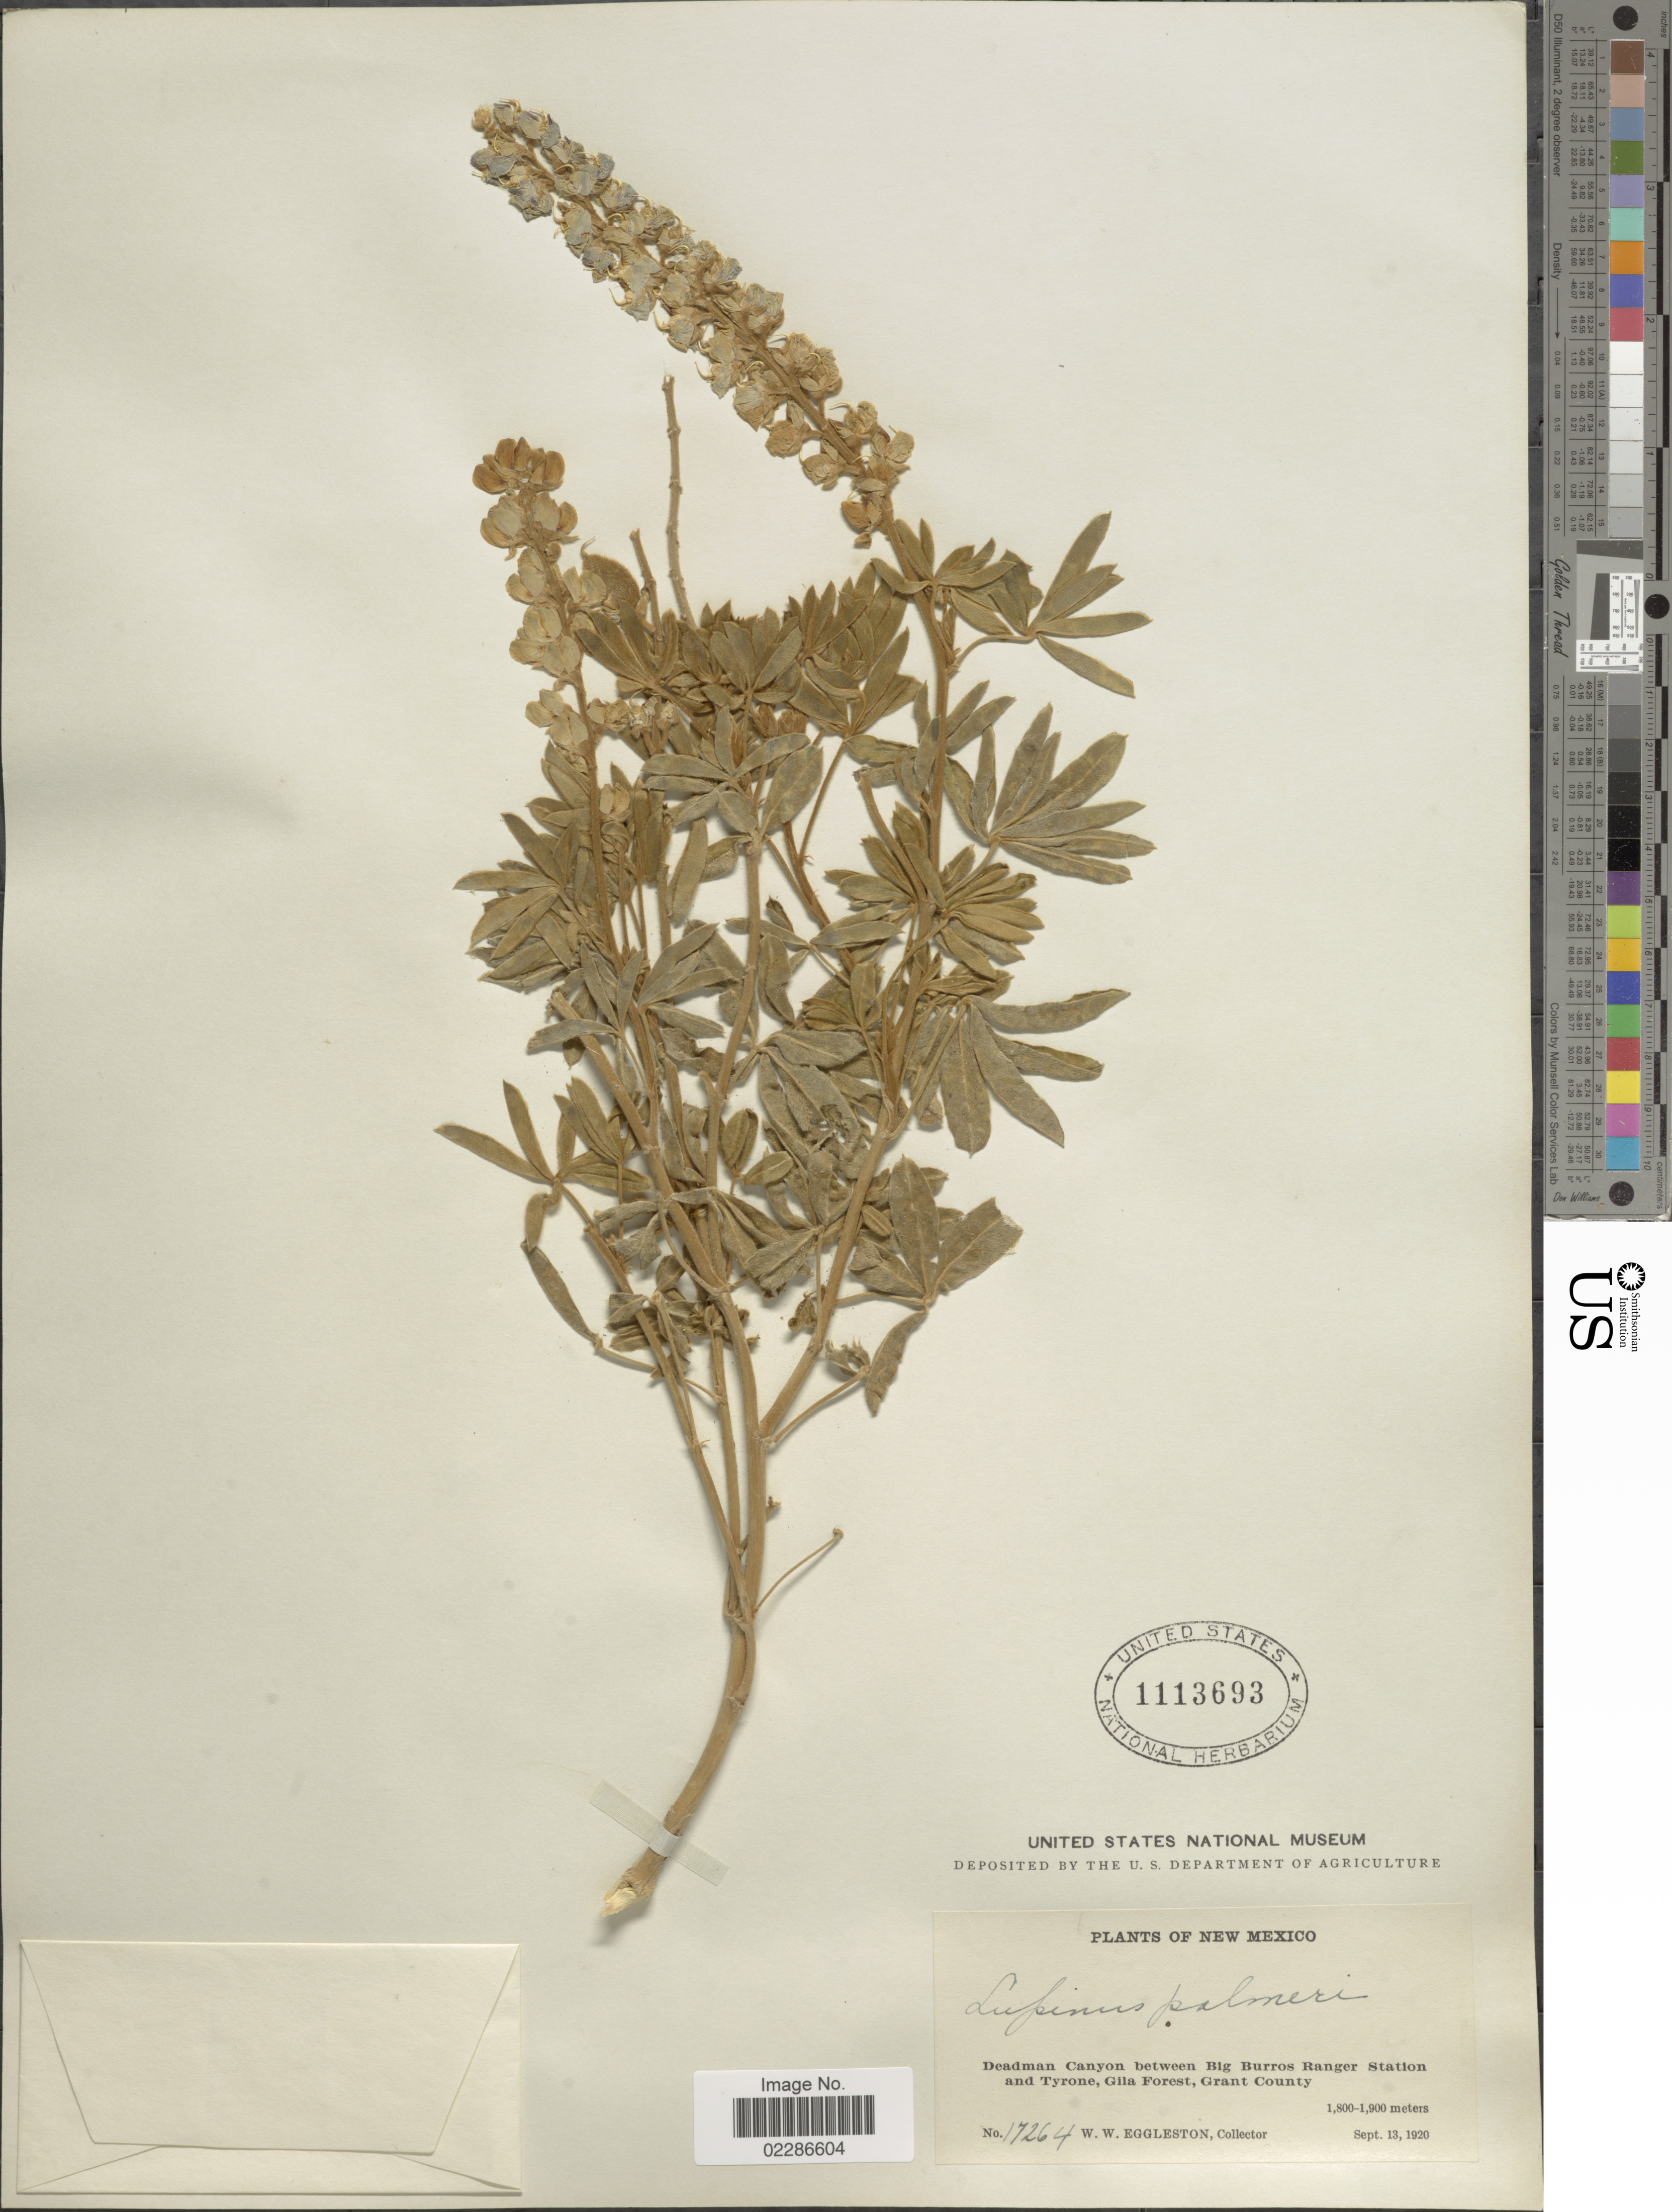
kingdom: Plantae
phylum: Tracheophyta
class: Magnoliopsida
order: Fabales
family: Fabaceae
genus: Lupinus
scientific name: Lupinus palmeri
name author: S. Watson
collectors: W. W. Eggleston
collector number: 17264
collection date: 1920-09-13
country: United States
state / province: New Mexico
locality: Deadman Canyon between Big Burros Ranger Station and Tyrone, Gila Forest, Grant County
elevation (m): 1800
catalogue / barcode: US 1113693